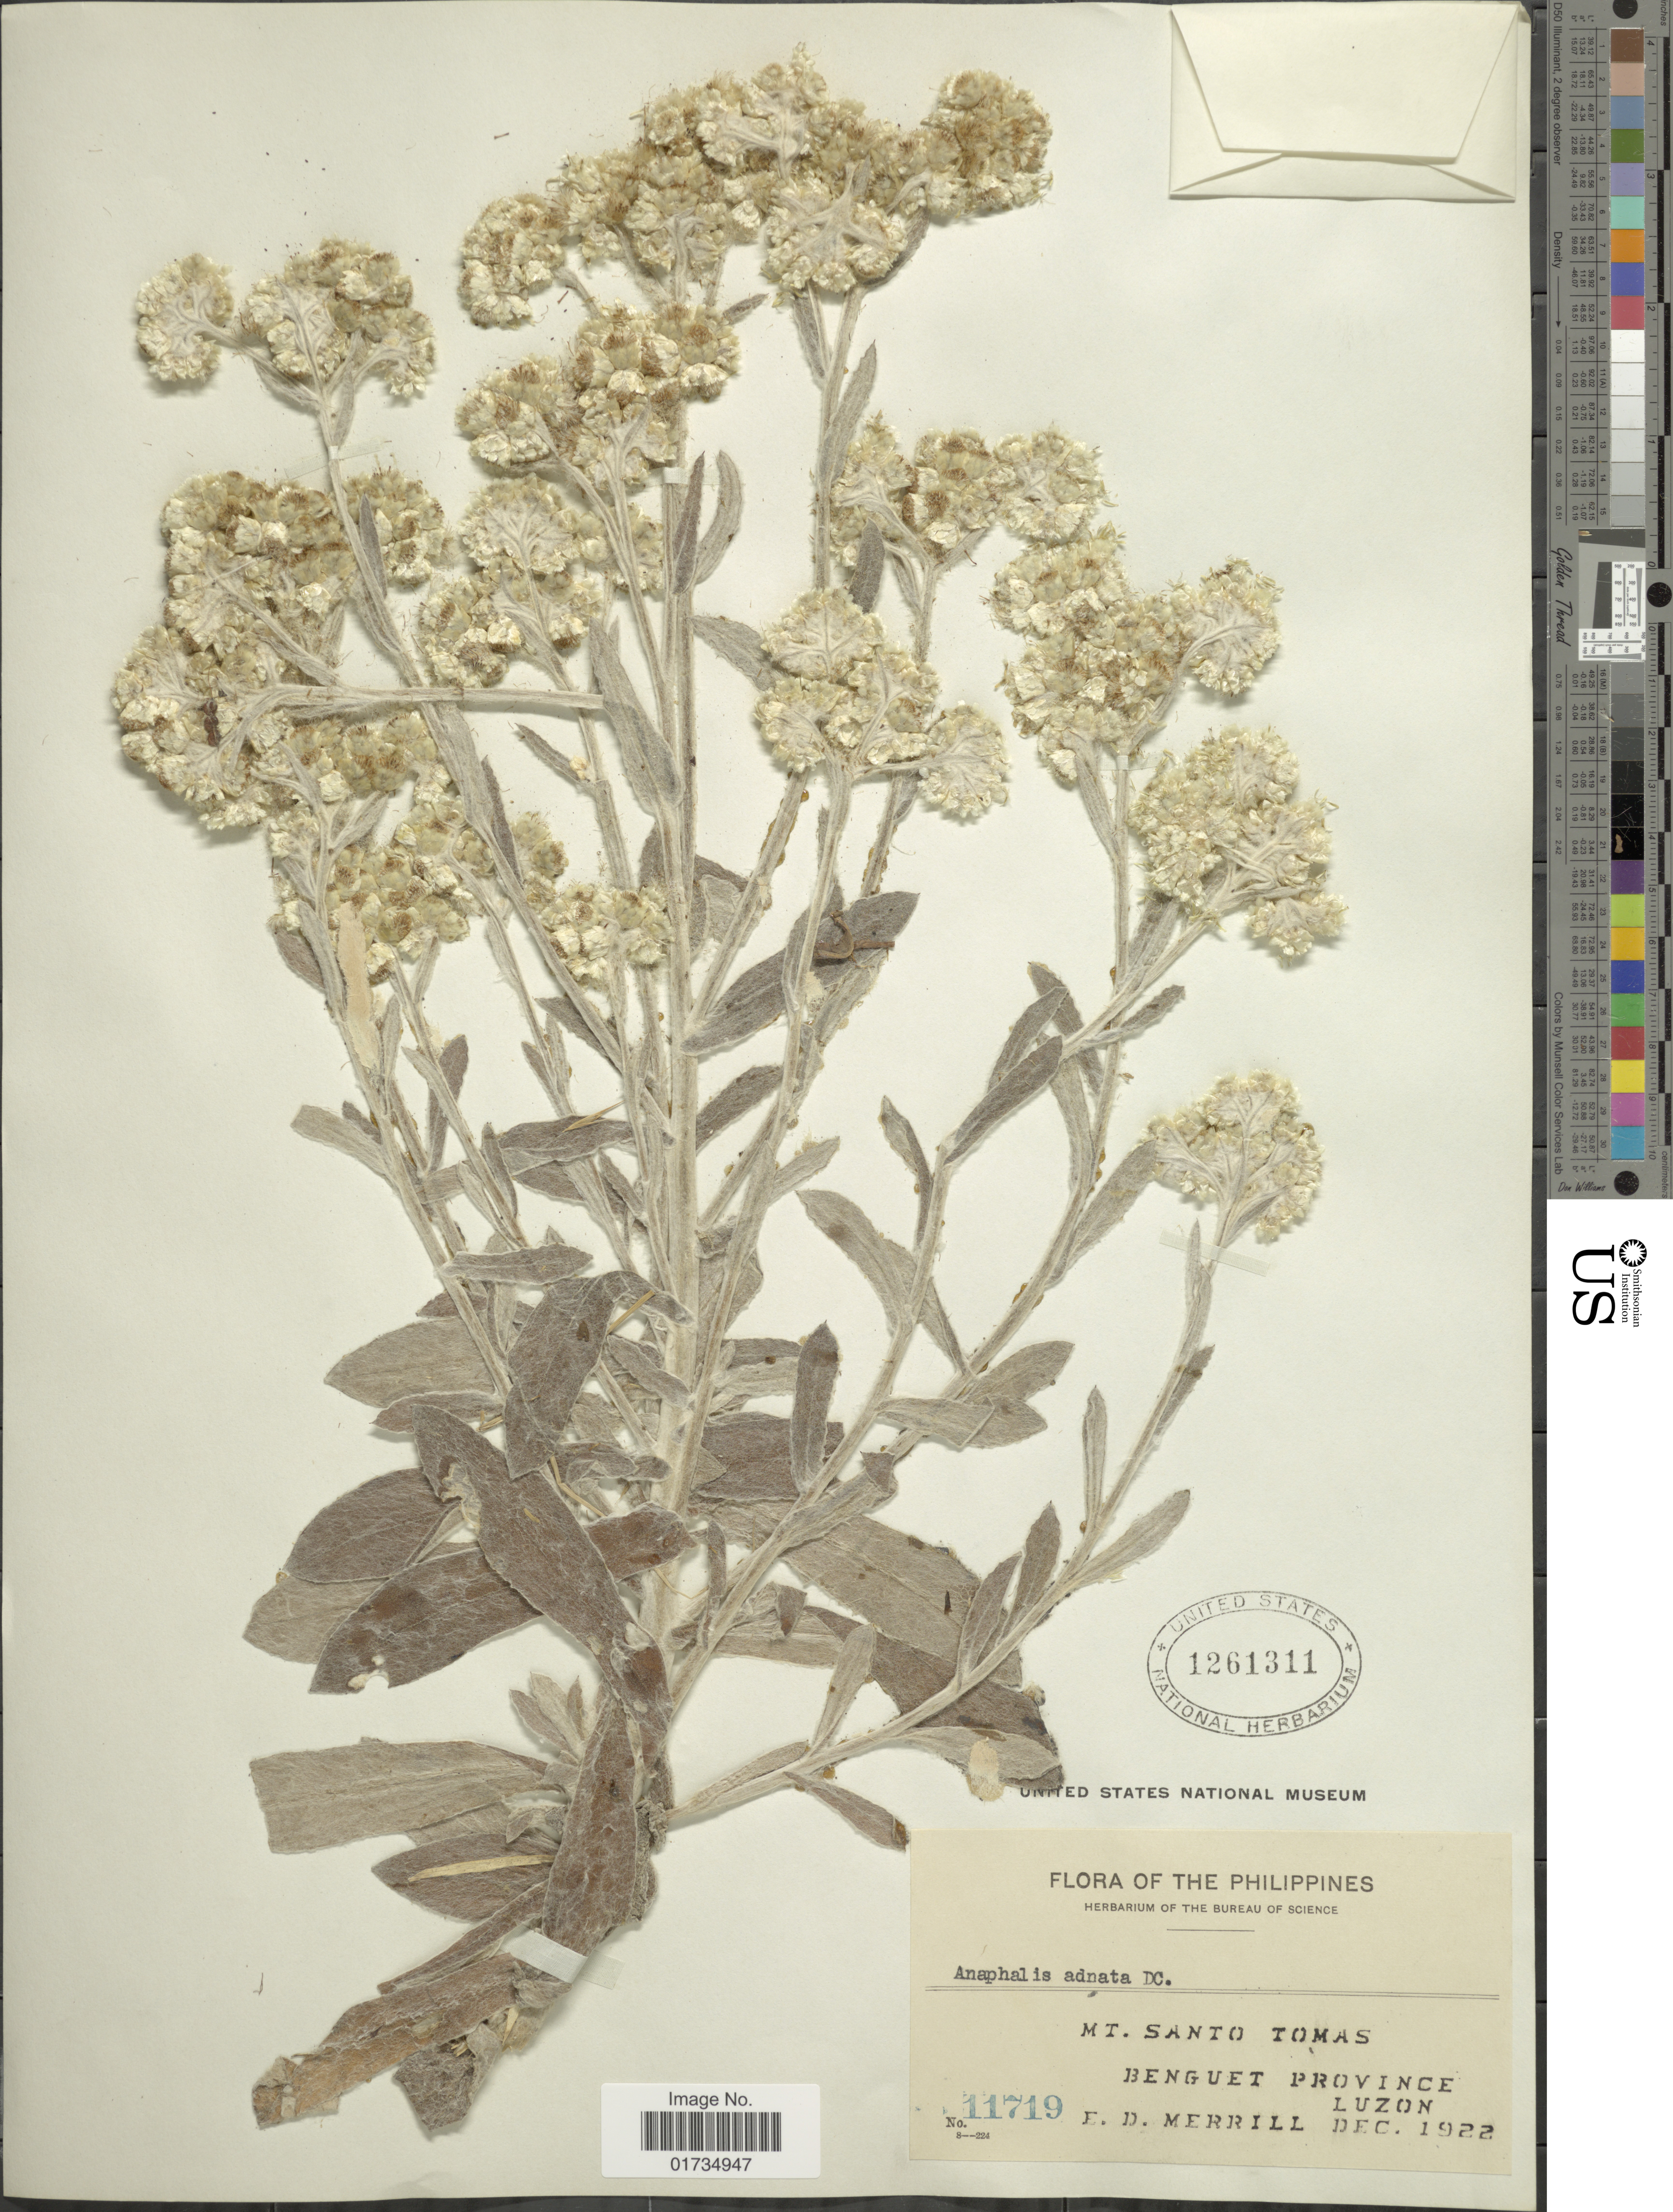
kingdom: Plantae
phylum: Tracheophyta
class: Magnoliopsida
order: Asterales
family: Asteraceae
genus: Anaphalis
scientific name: Anaphalis adnata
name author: DC.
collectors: E. D. Merrill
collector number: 11719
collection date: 1922-12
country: Philippines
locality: The Philippines. Mt. Santo Tomas. Benguet Province. Luzon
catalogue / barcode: US 1261311